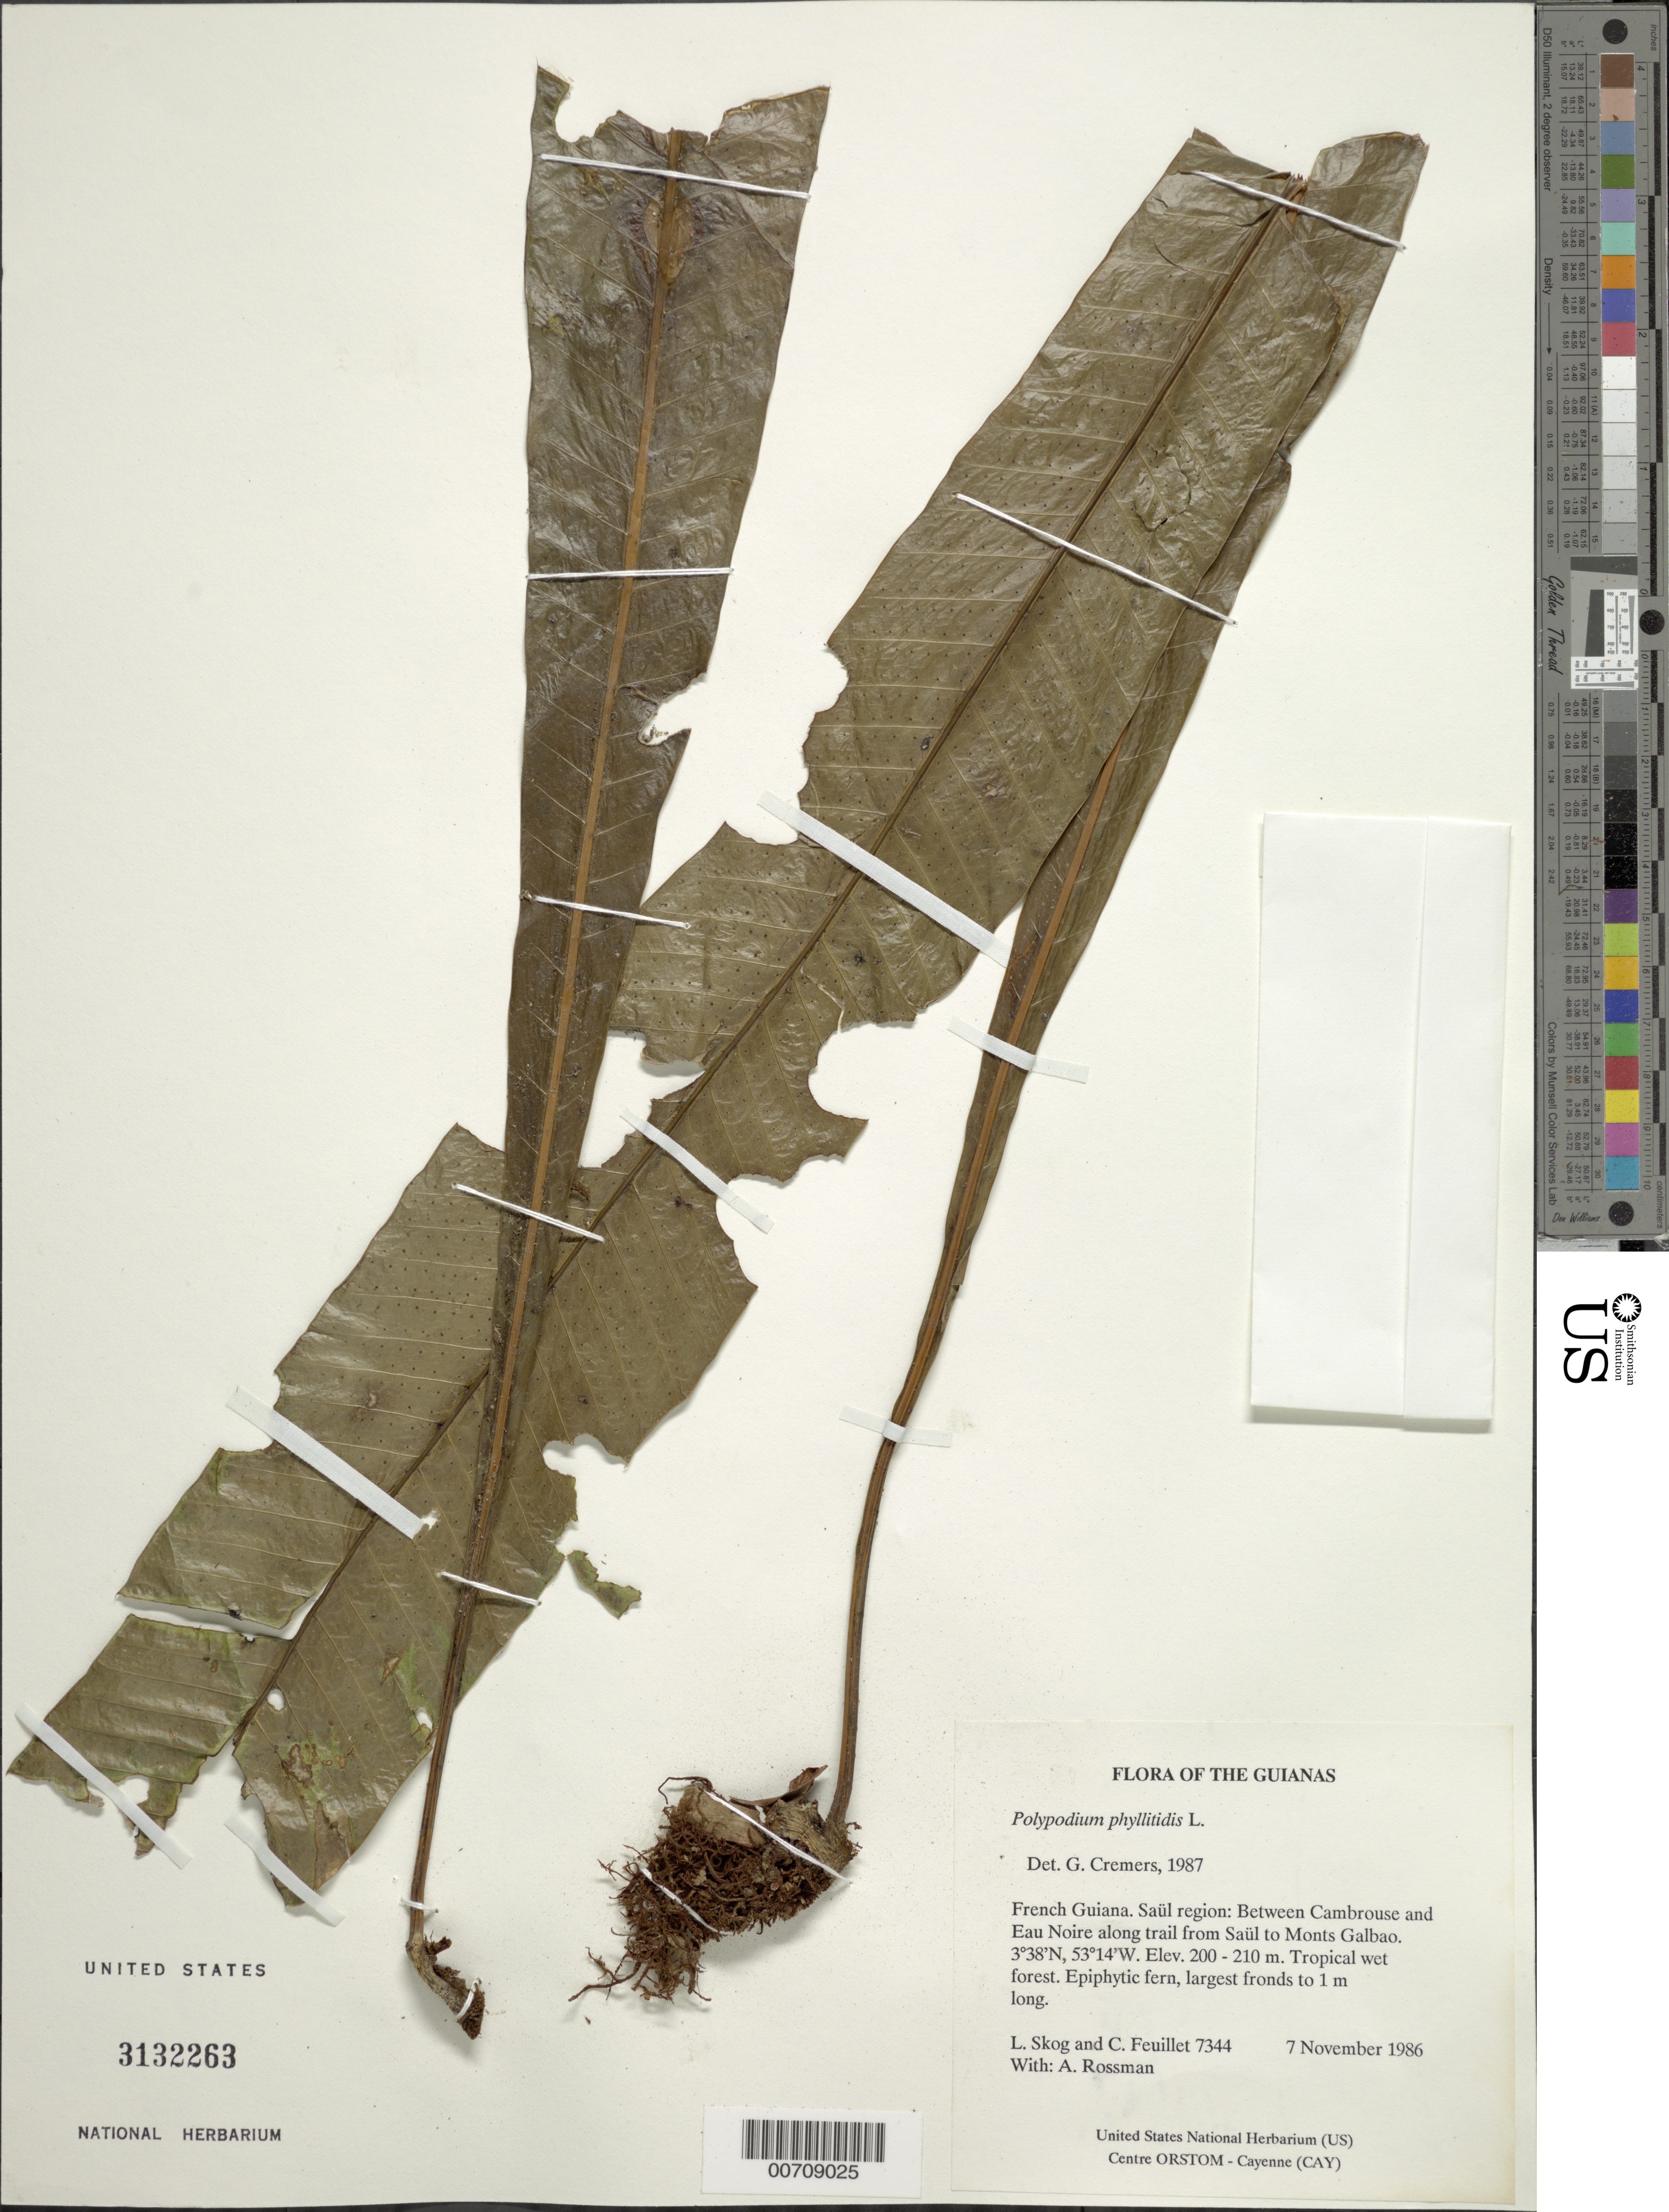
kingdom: Plantae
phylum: Tracheophyta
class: Polypodiopsida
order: Polypodiales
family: Polypodiaceae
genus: Campyloneurum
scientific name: Campyloneurum phyllitidis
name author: (L.) C. Presl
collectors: L. E. Skog, C. Feuillet & A. Rossman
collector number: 7344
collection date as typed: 7 November 1986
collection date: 1986-11-07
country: French Guiana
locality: Between Cambrouse and Eau Noire along trail from Saül to Monts Galbao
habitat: Tropical wet forest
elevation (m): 200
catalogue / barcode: US 3132263